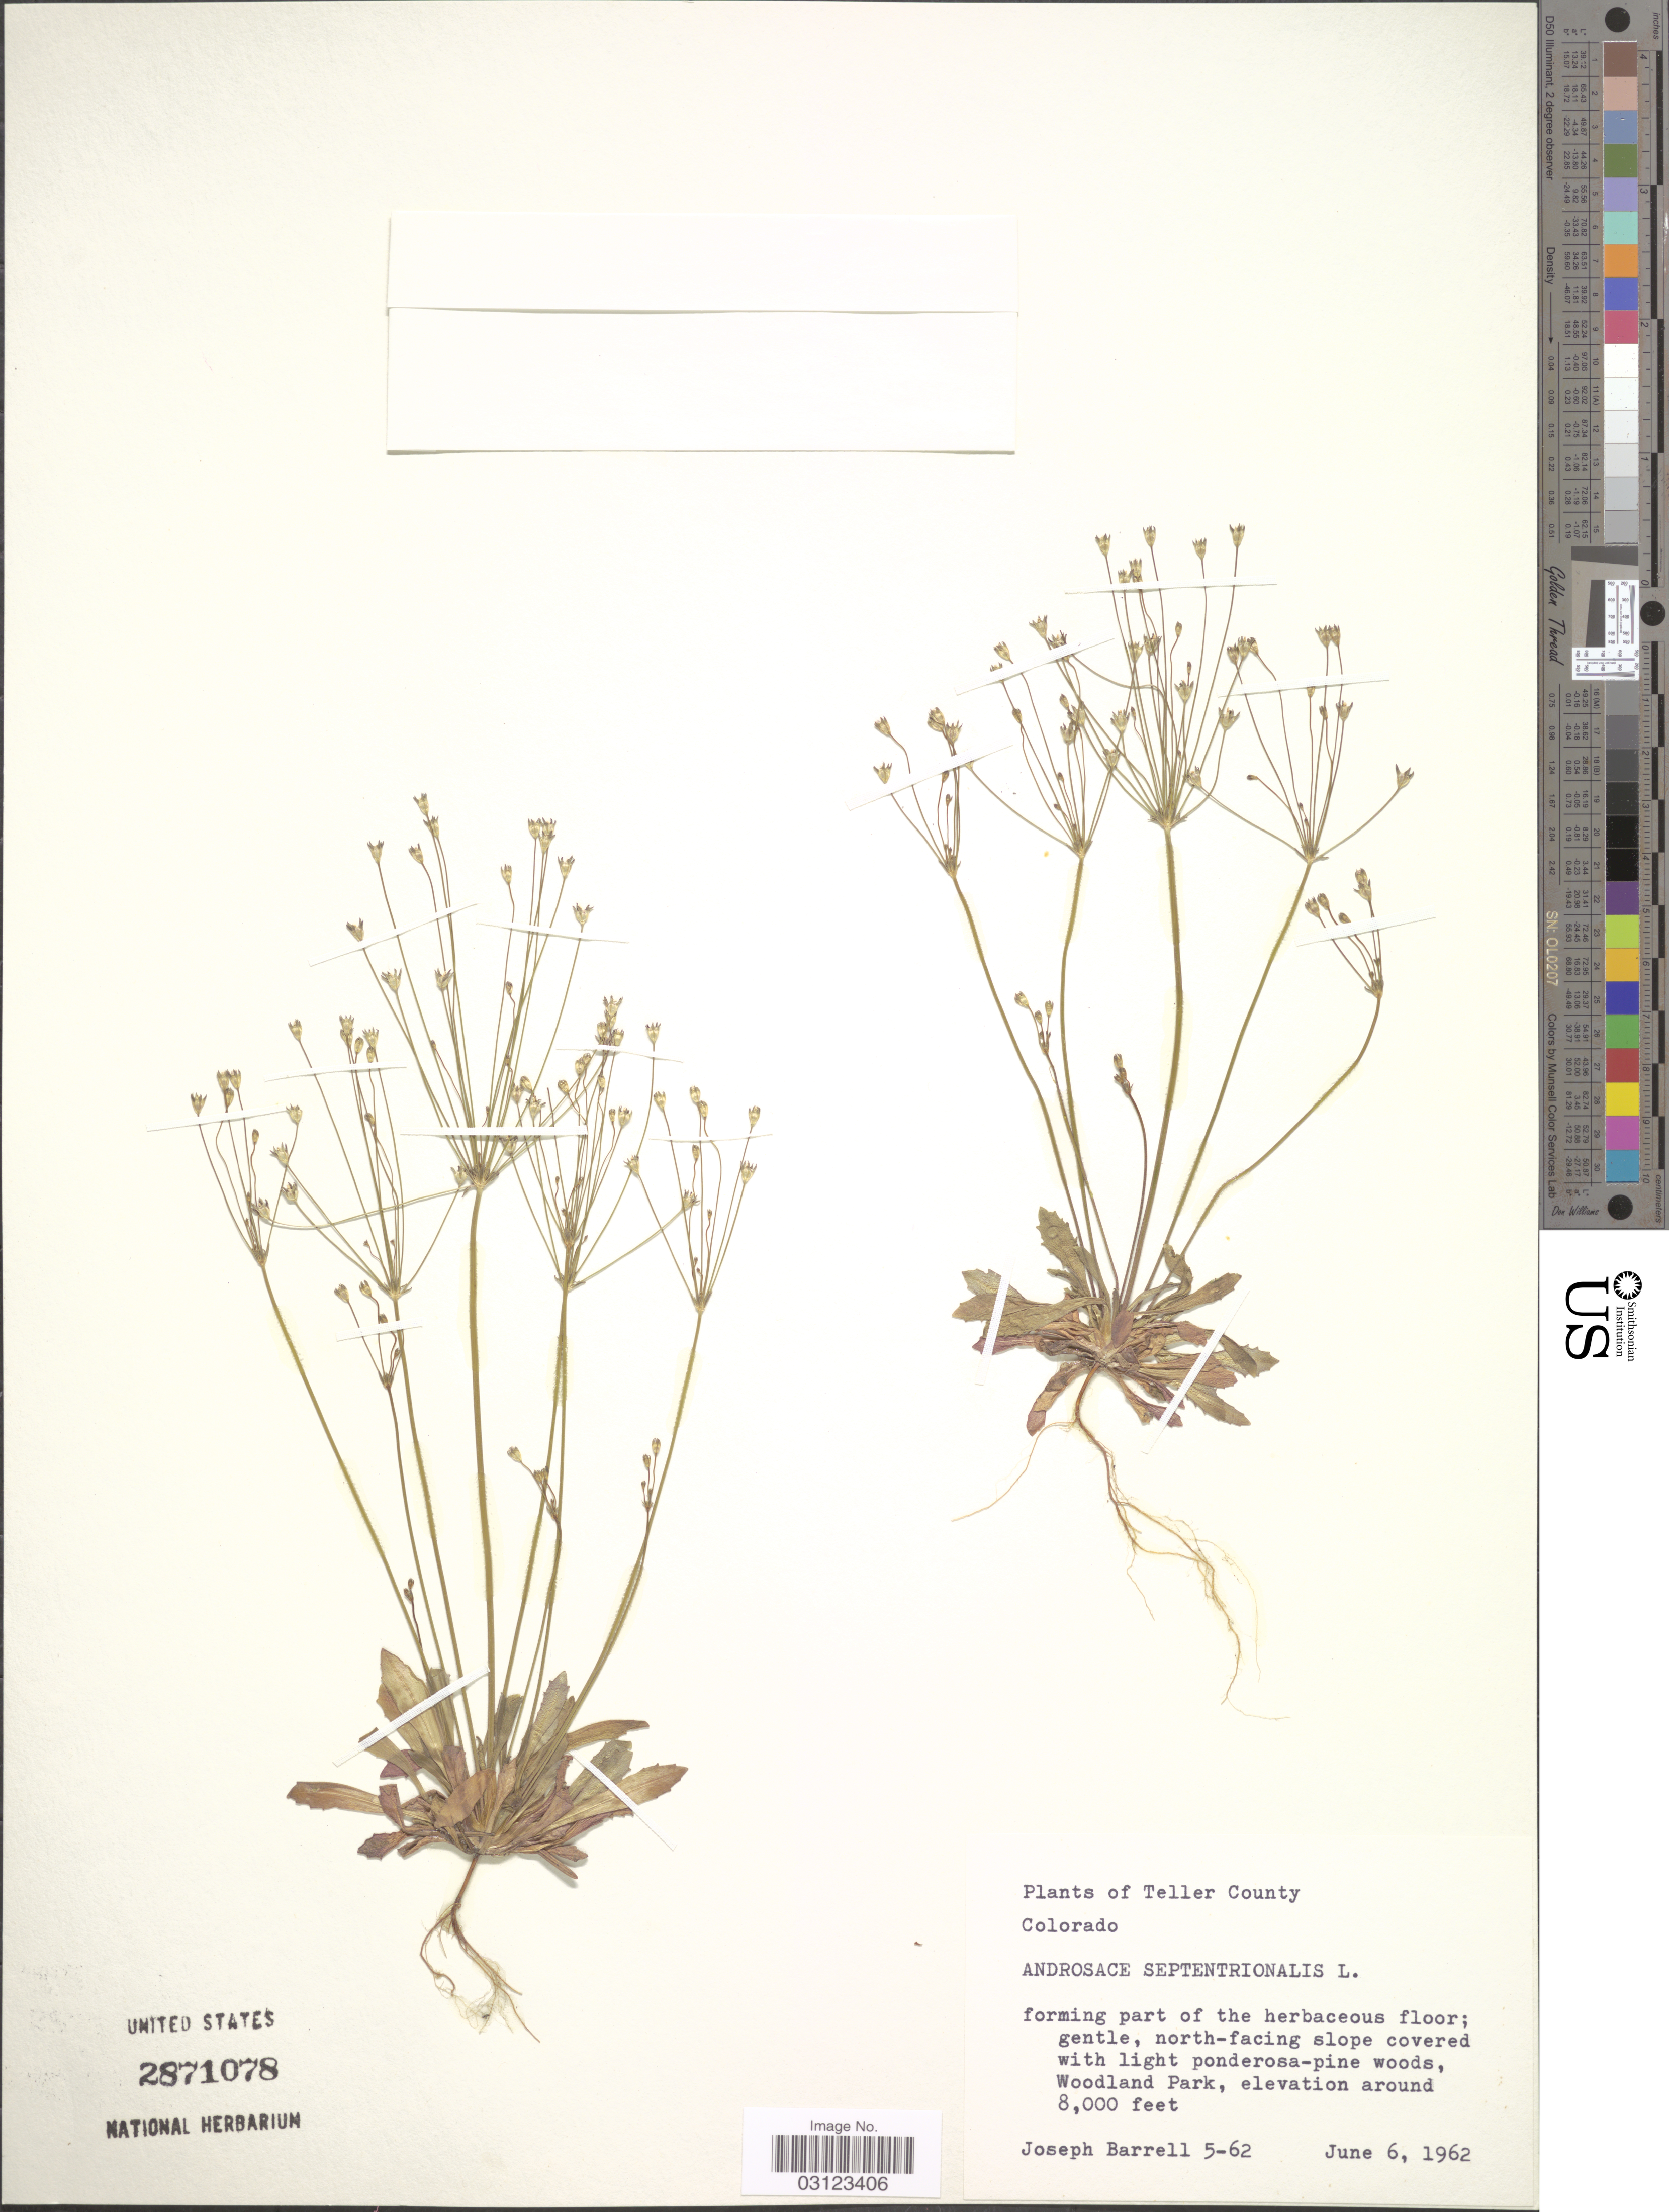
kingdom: Plantae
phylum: Tracheophyta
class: Magnoliopsida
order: Ericales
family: Primulaceae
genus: Androsace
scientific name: Androsace septentrionalis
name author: L.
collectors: J. Barrell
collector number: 5-62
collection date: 1962-06-06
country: United States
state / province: Colorado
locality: Teller County. Woodland Park.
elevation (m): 2438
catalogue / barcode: US 2871078